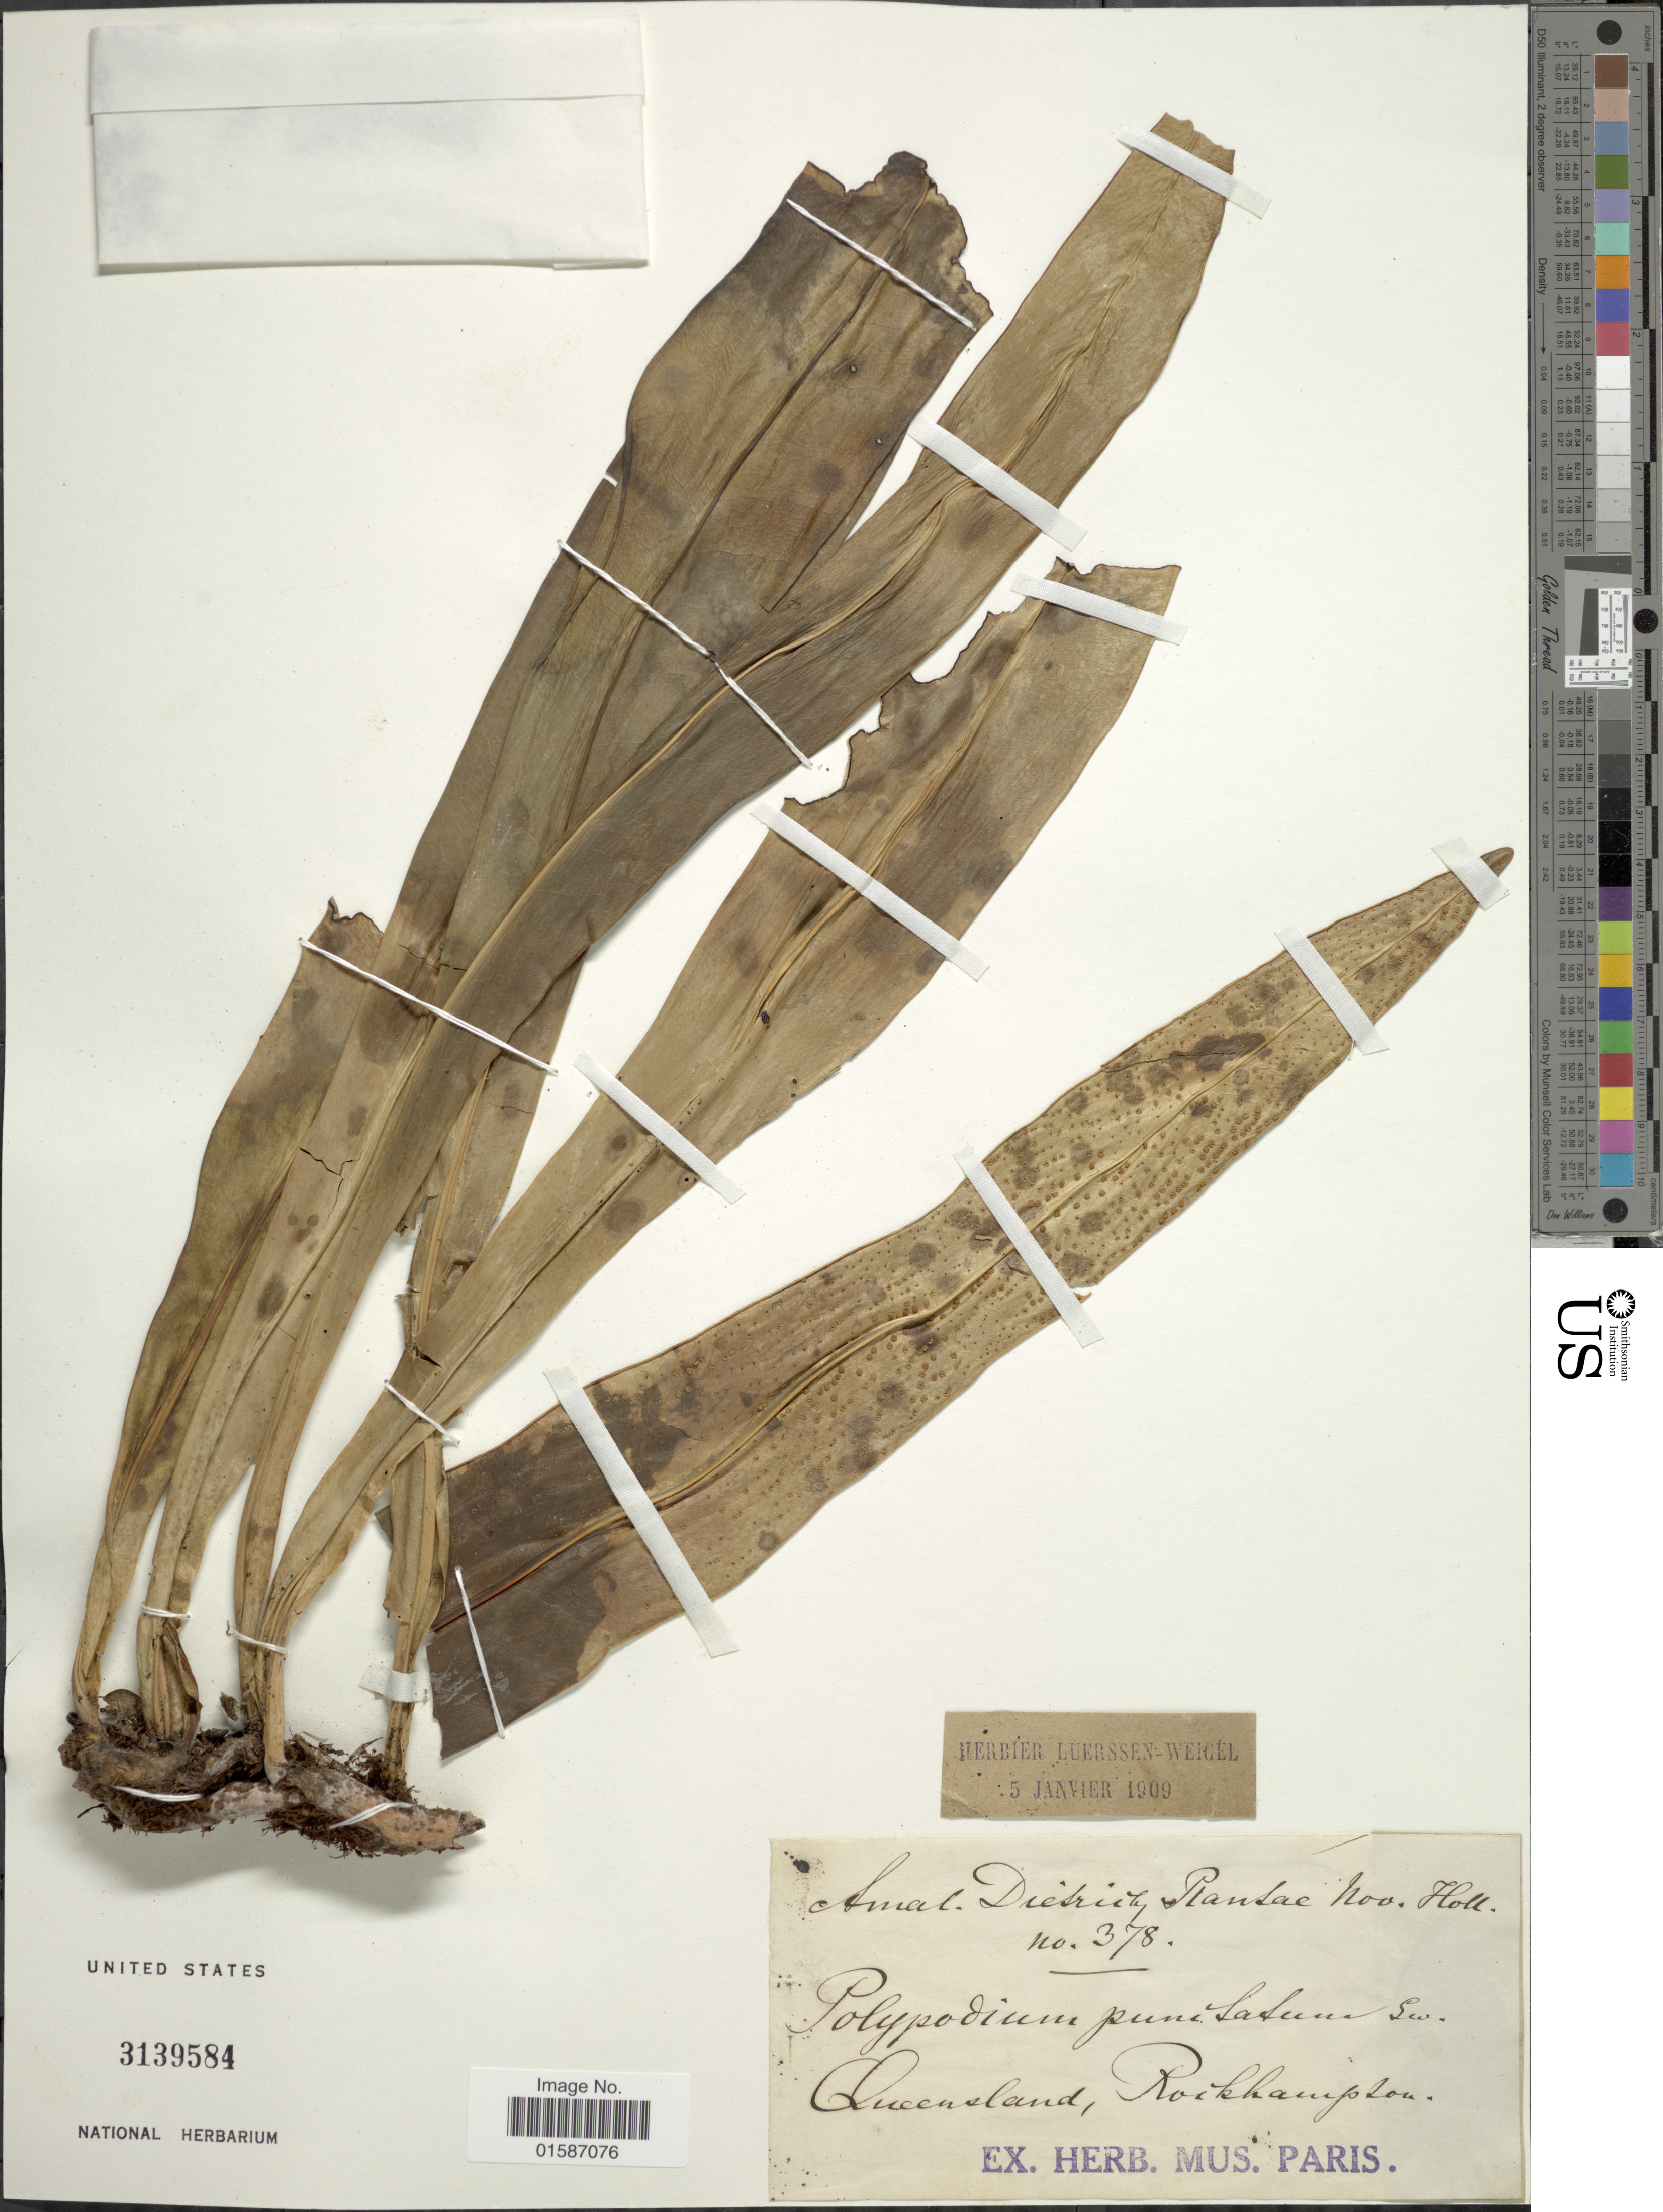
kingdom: Plantae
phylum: Tracheophyta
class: Polypodiopsida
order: Polypodiales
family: Polypodiaceae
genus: Microsorum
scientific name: Microsorum punctatum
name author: (L.) Copel.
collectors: ex herb. Mus. Paris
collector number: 378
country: Australia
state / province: Queensland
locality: Rockhampton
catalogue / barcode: US 3139584